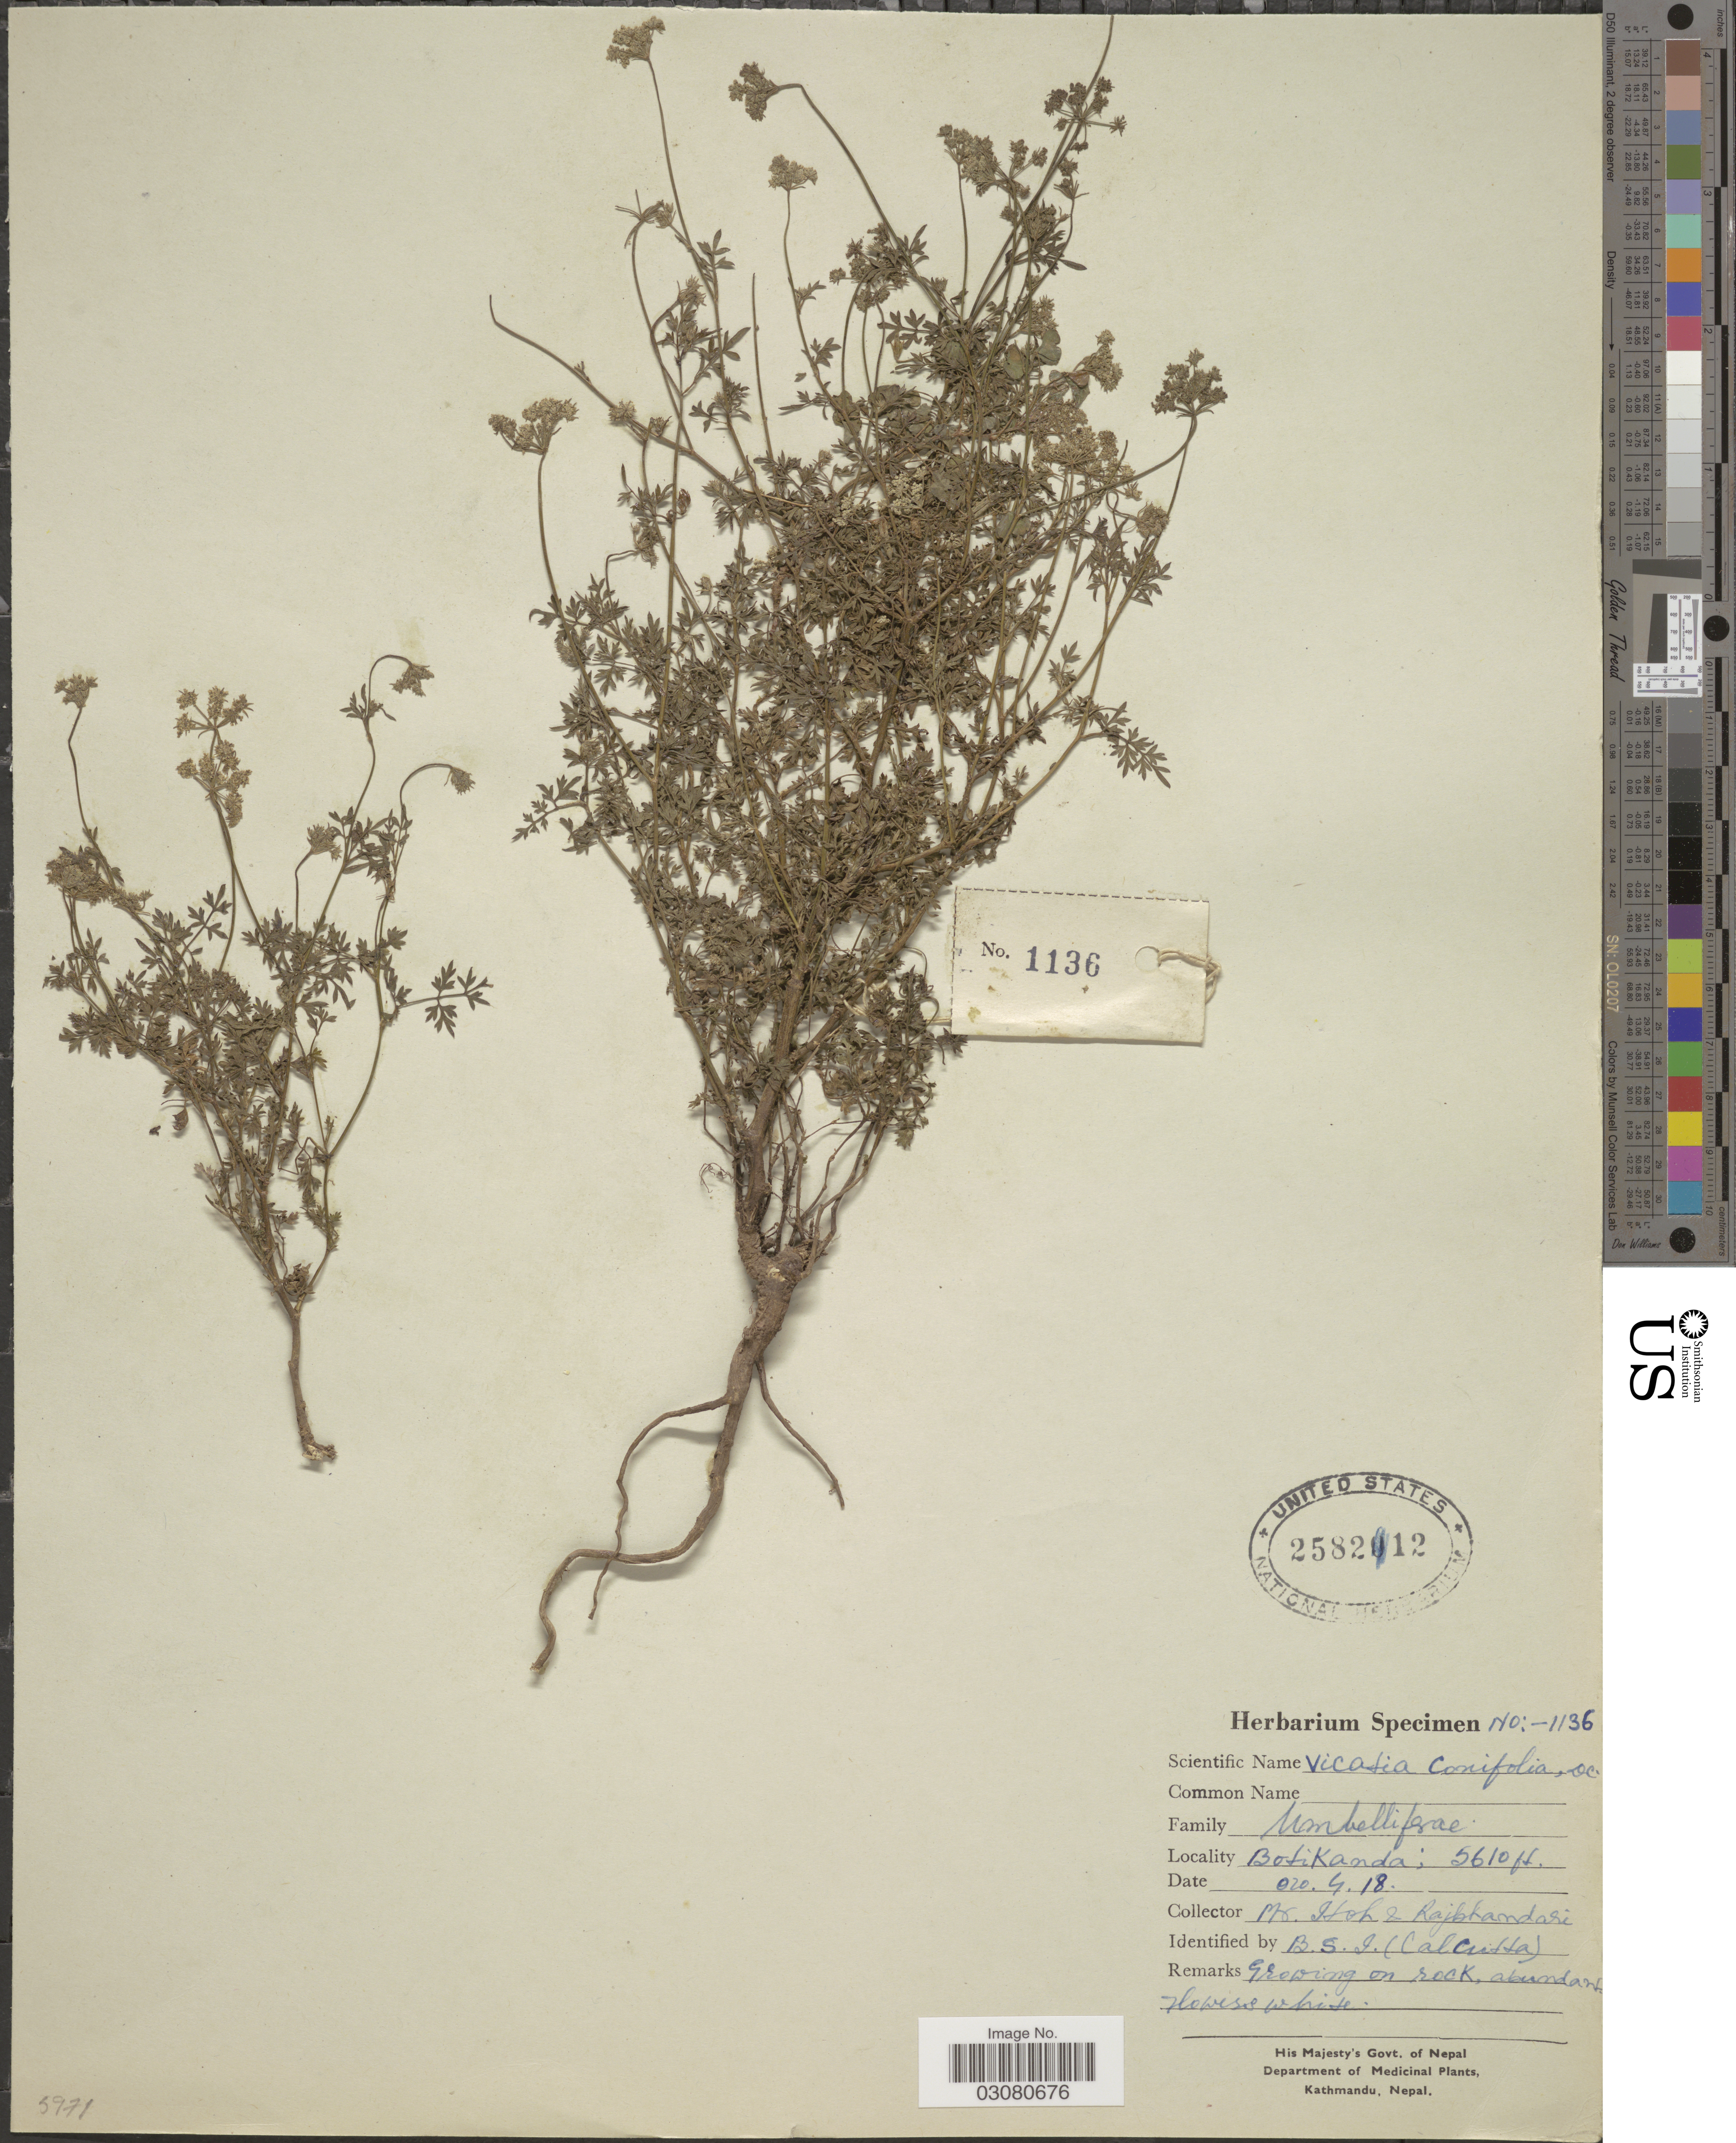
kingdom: Plantae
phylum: Tracheophyta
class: Magnoliopsida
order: Apiales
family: Apiaceae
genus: Vicatia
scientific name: Vicatia coniifolia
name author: Wall. ex DC.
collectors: Hoh. & Rajbhandari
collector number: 1136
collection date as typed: Transcribed d/m/y: 20/4/18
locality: Botikanda.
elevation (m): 1710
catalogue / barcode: US 258212